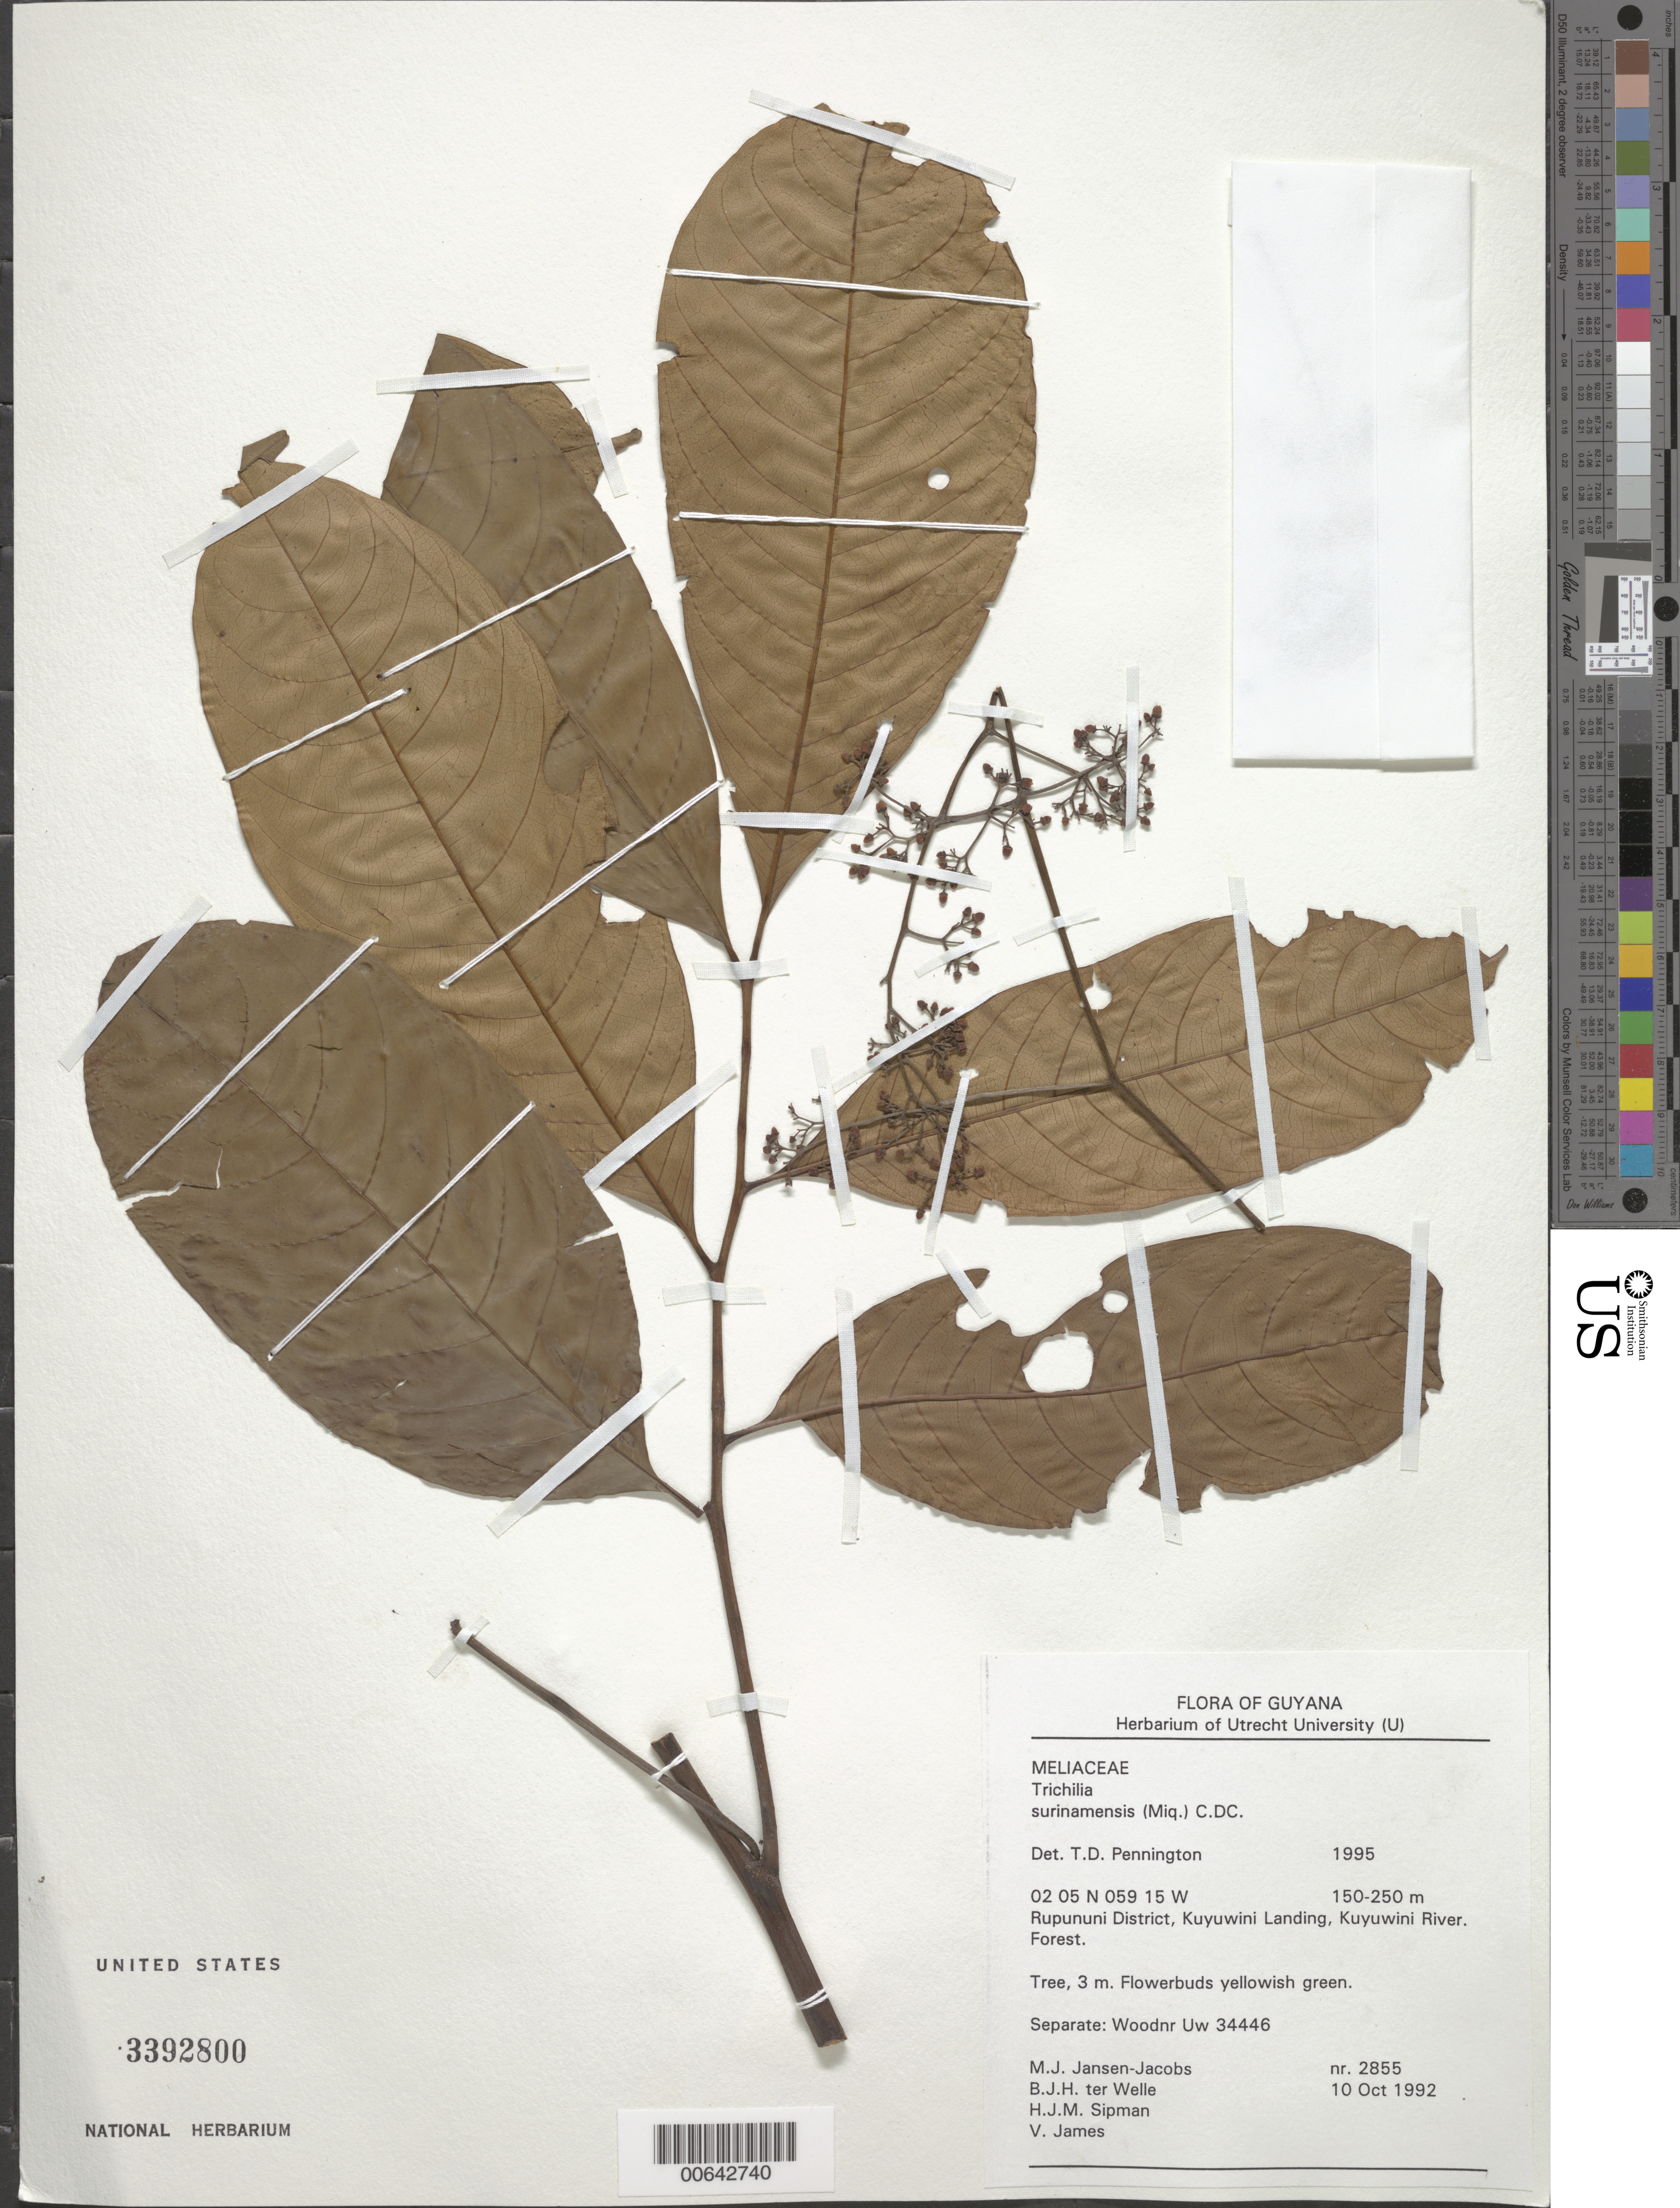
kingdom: Plantae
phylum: Tracheophyta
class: Magnoliopsida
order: Sapindales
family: Meliaceae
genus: Trichilia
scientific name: Trichilia surinamensis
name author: (Miq.) C. DC.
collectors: M. J. Jansen-Jacobs, B. Welle, H. J. M. Sipman & V. James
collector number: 2855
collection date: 1992-10-10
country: Guyana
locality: Rupununi District, Kuyuwini Landing, Kuyuwini River Forest.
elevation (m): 150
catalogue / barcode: US 3392800